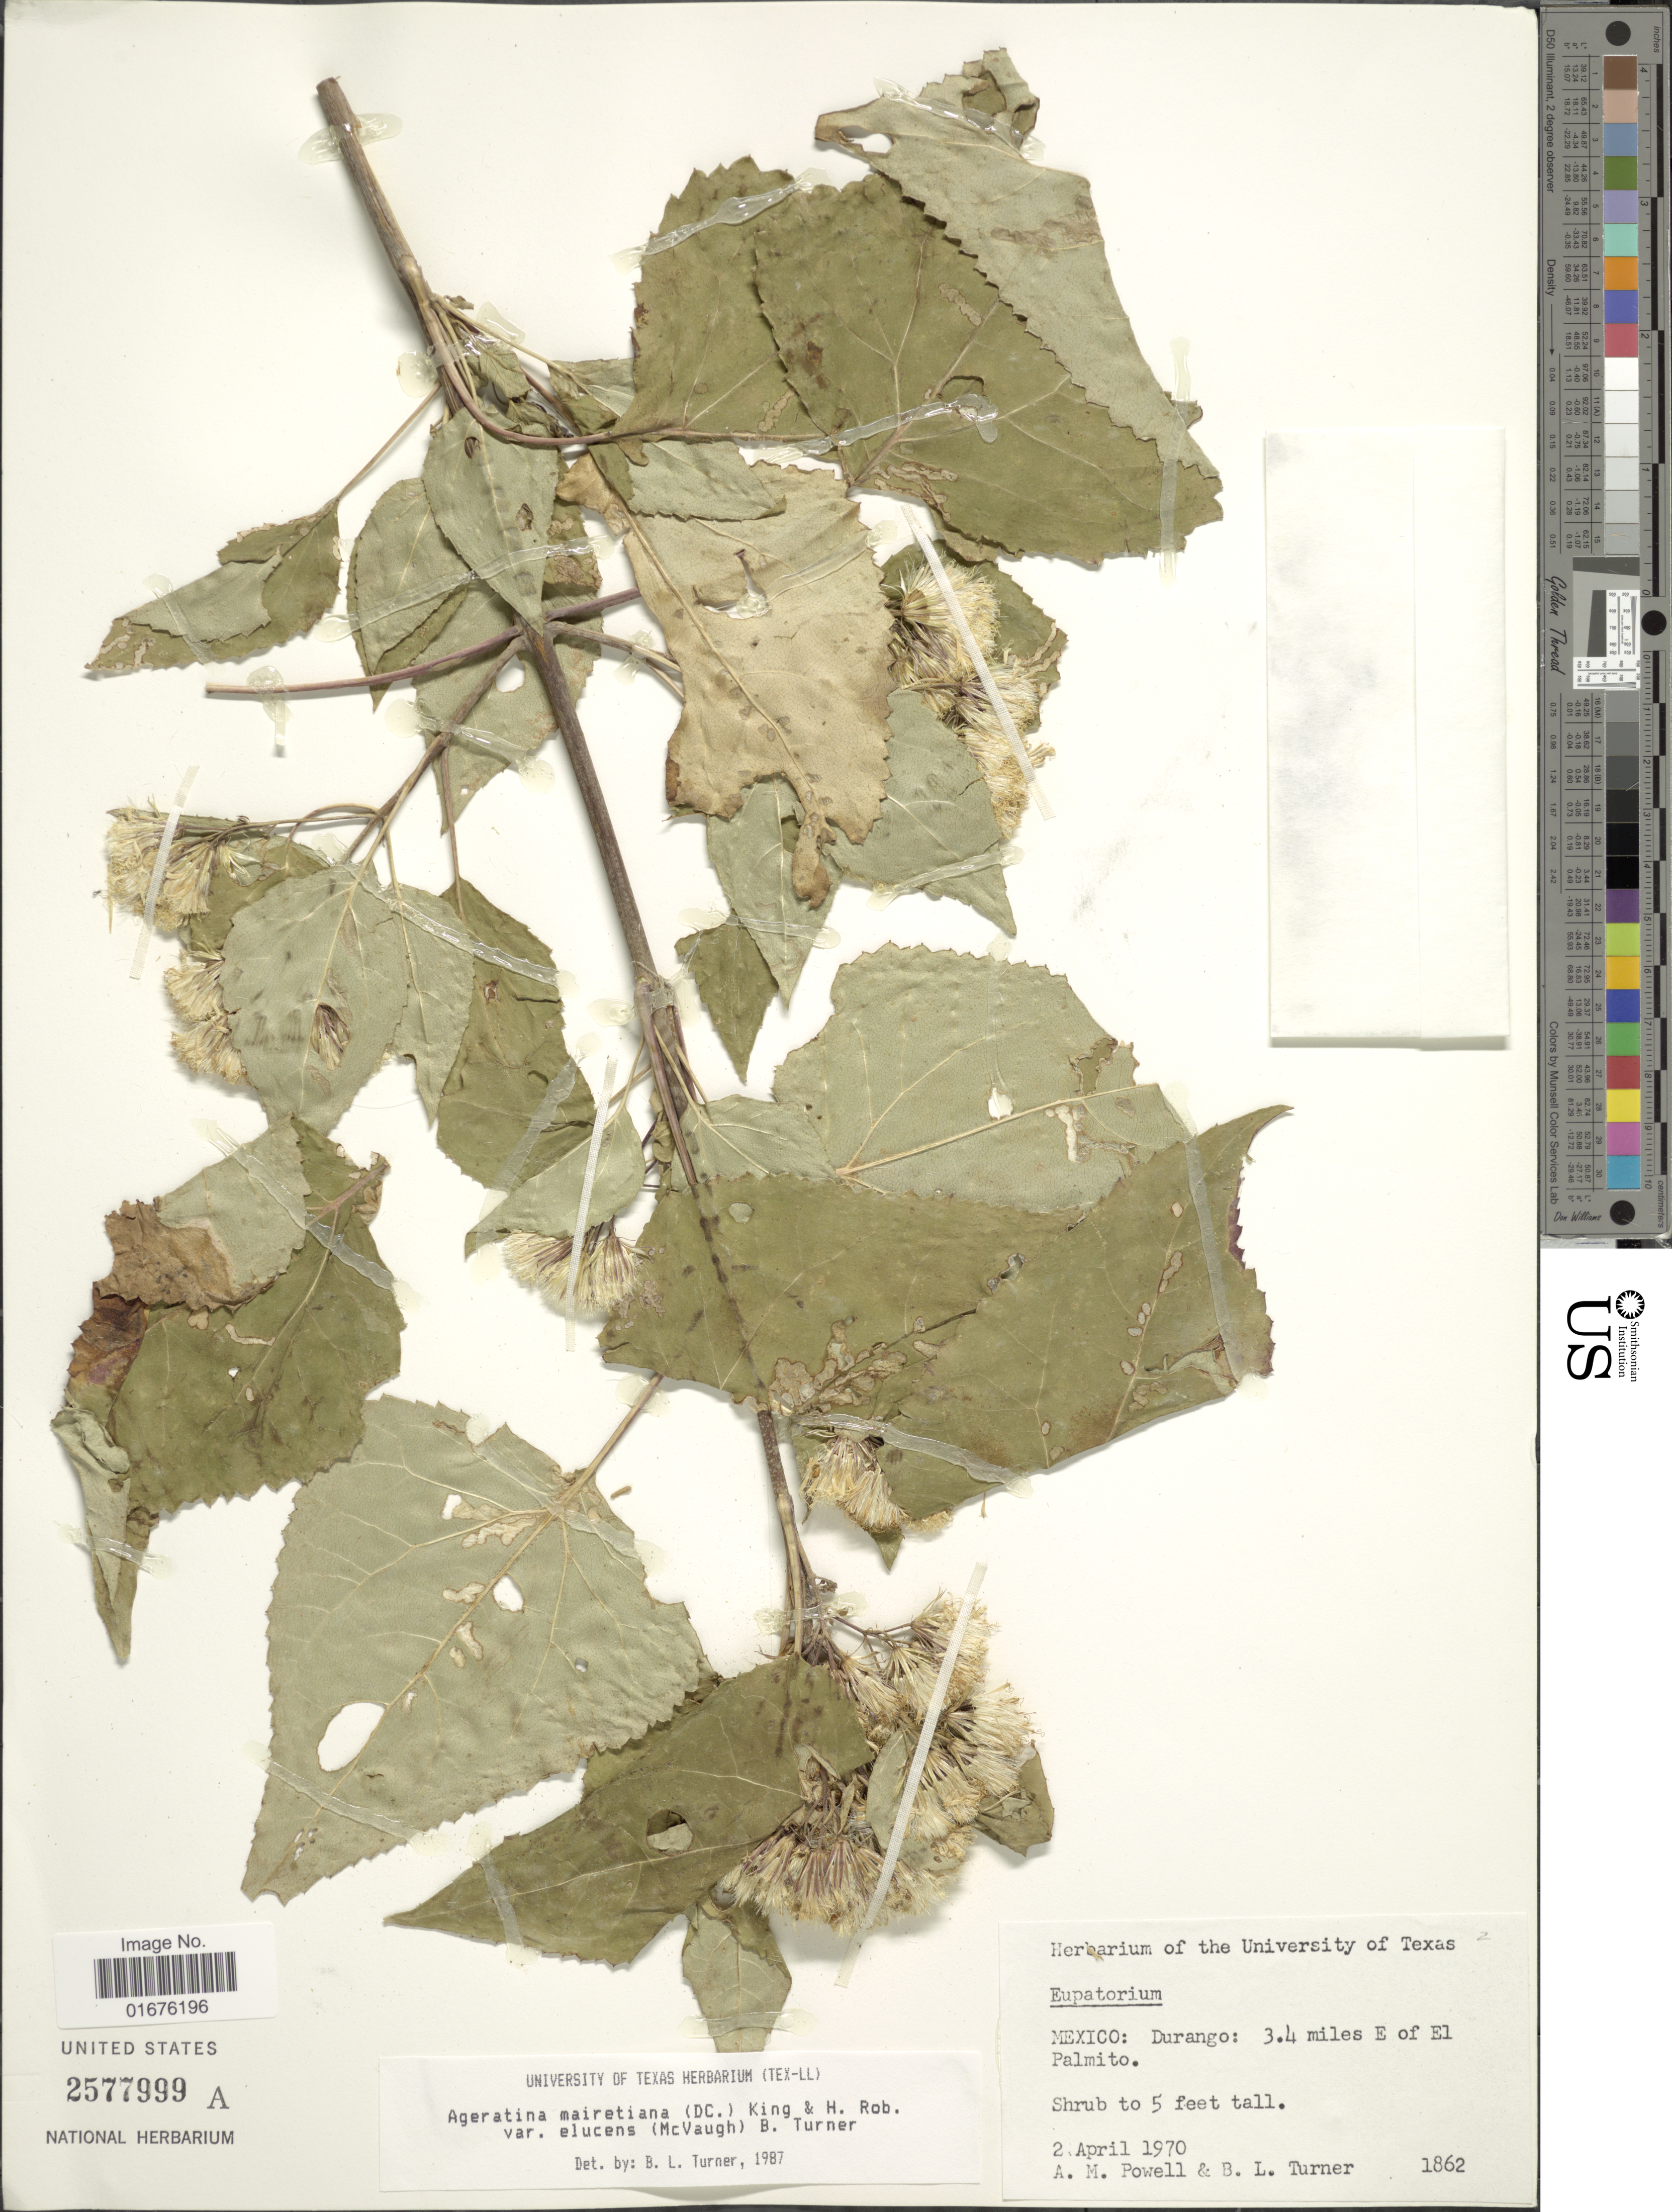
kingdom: Plantae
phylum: Tracheophyta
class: Magnoliopsida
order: Asterales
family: Asteraceae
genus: Ageratina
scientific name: Ageratina mairetiana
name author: (DC.) R.M. King & H. Rob.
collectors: A. M. Powell & B. L. Turner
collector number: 1862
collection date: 1970-04-02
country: Mexico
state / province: Durango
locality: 3.4 miles E of El Palmito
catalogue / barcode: US 2577999A